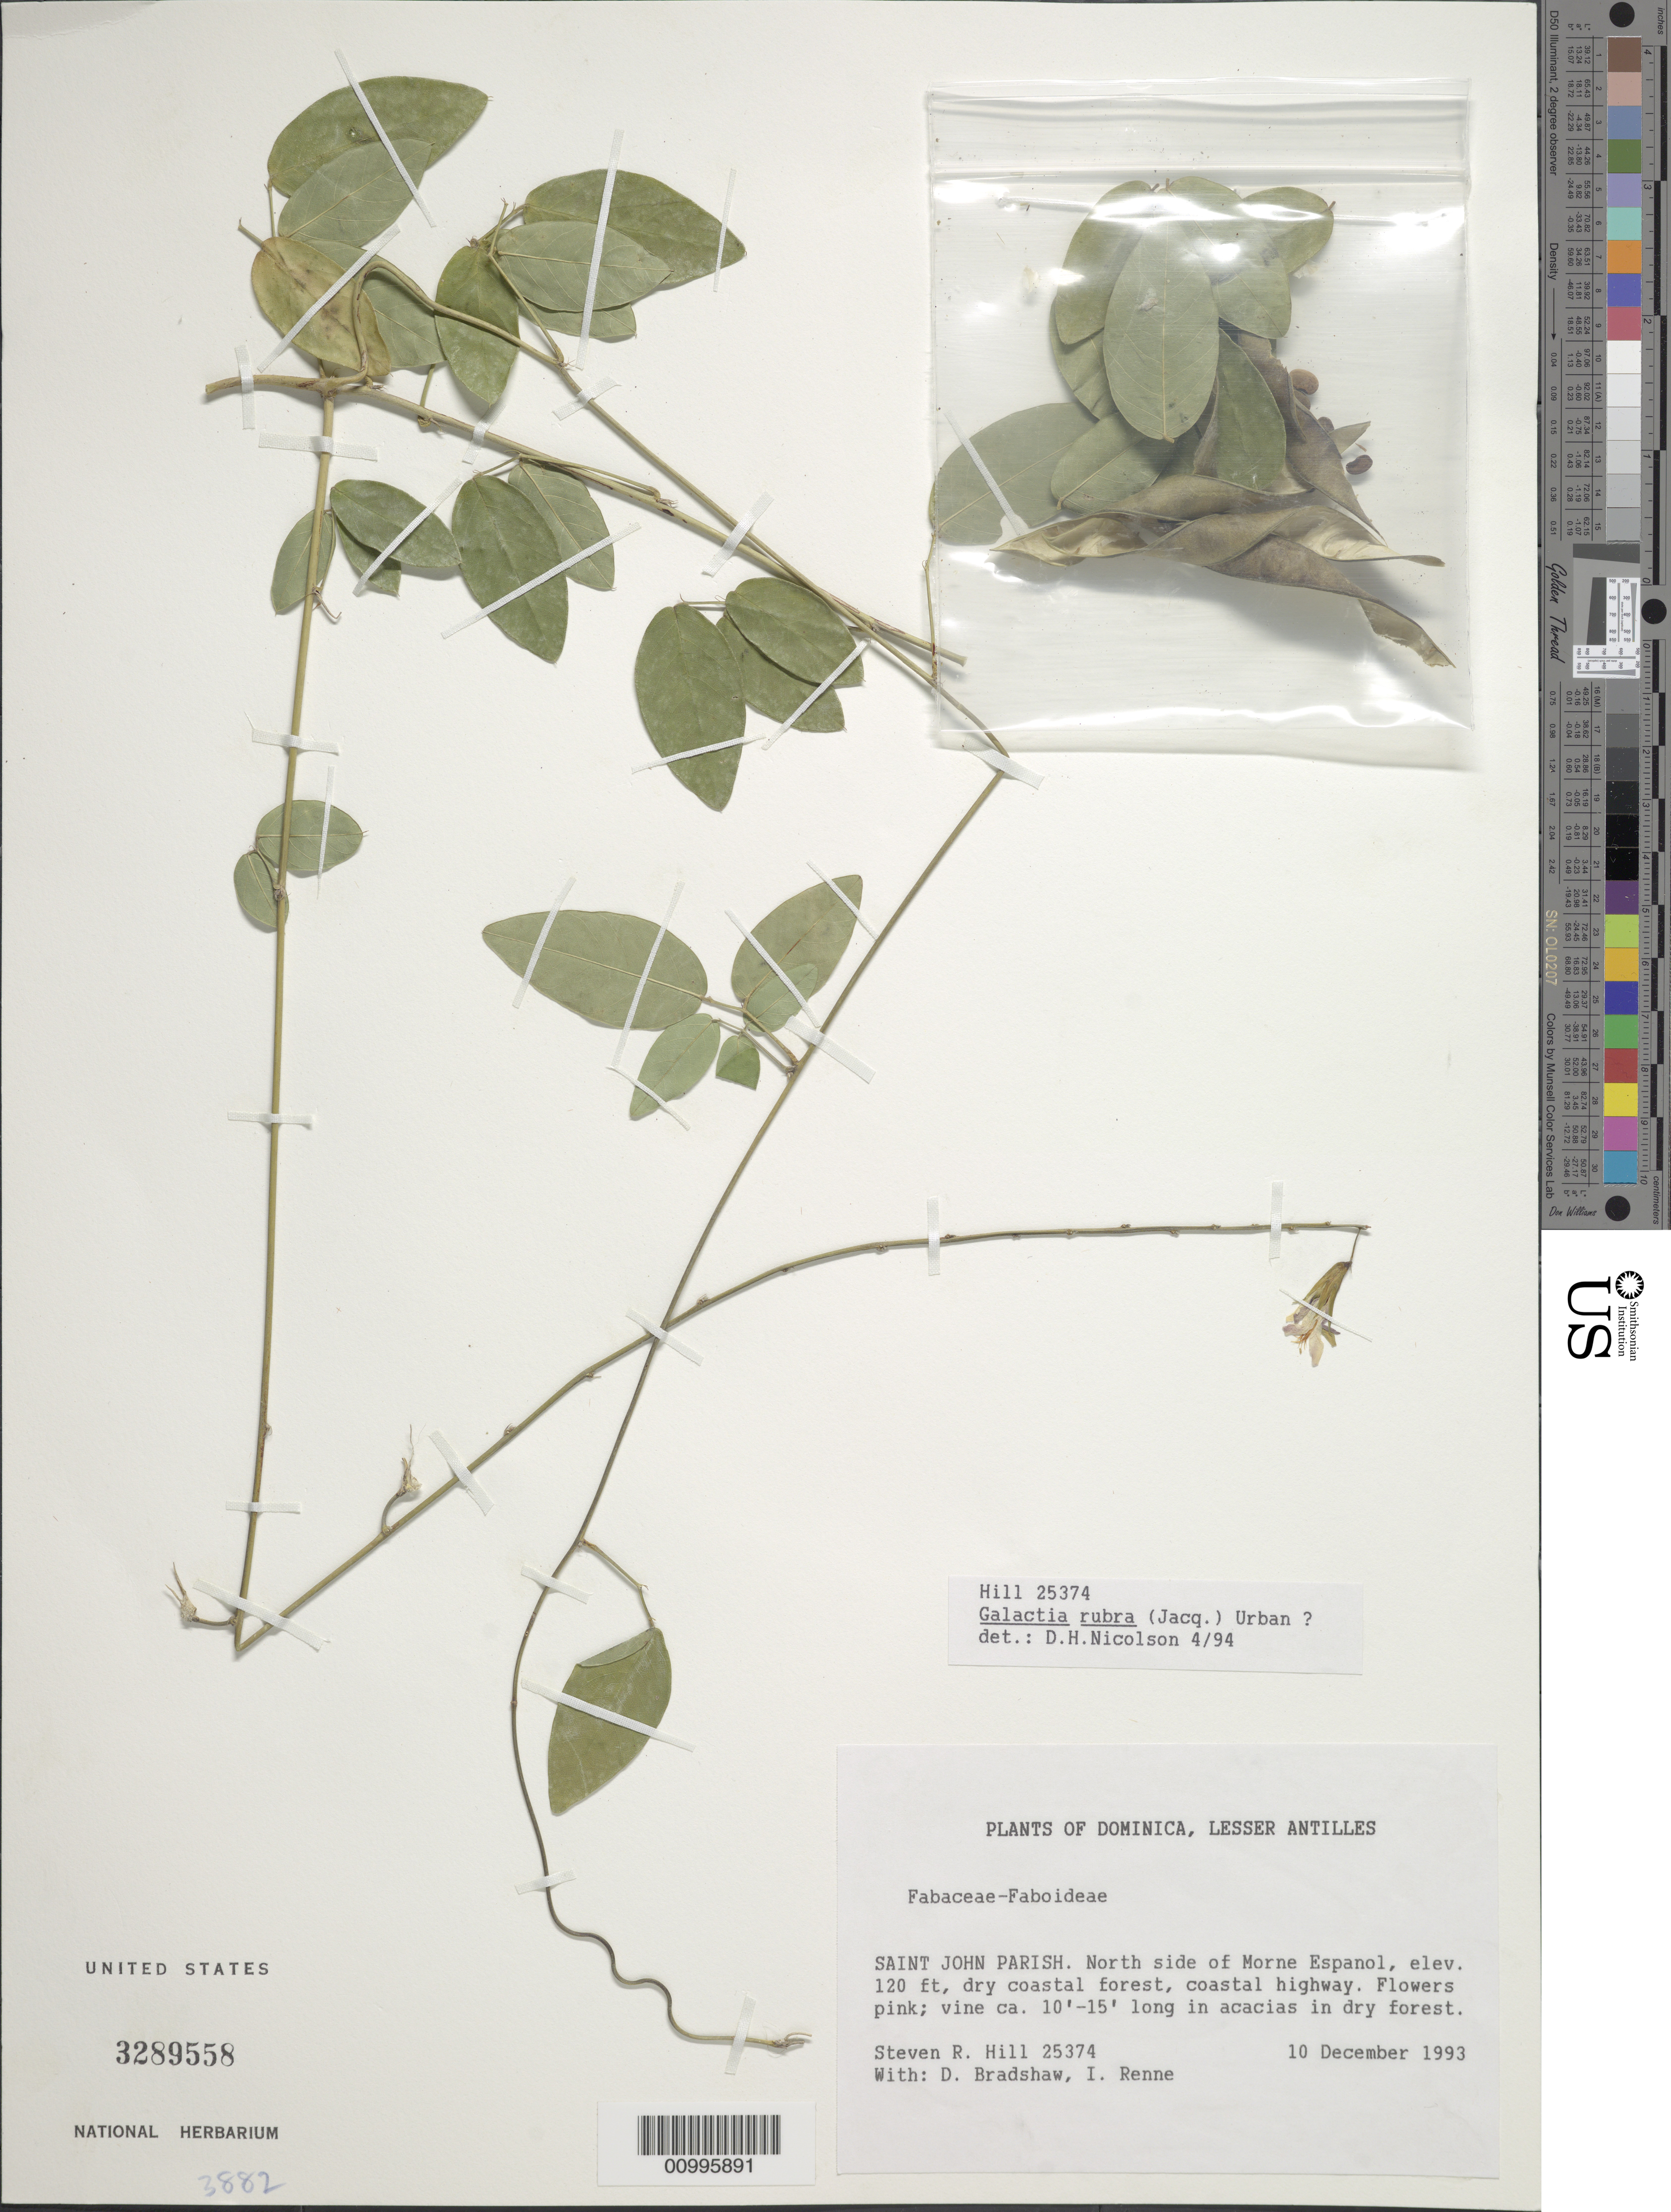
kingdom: Plantae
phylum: Tracheophyta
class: Magnoliopsida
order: Fabales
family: Fabaceae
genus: Galactia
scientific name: Galactia rubra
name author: (Jacq.) Urb.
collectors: S. R. Hill, D. Bradshaw & I. Renne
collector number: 25374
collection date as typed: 10 Dec 1993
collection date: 1993-12-10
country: Dominica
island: Dominica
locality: Lesser Antilles, St. Johns Parish, north side of Morne Espanol, dry coastal forest,coastal highway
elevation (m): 37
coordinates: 0 N, 0 E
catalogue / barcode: US 3289558